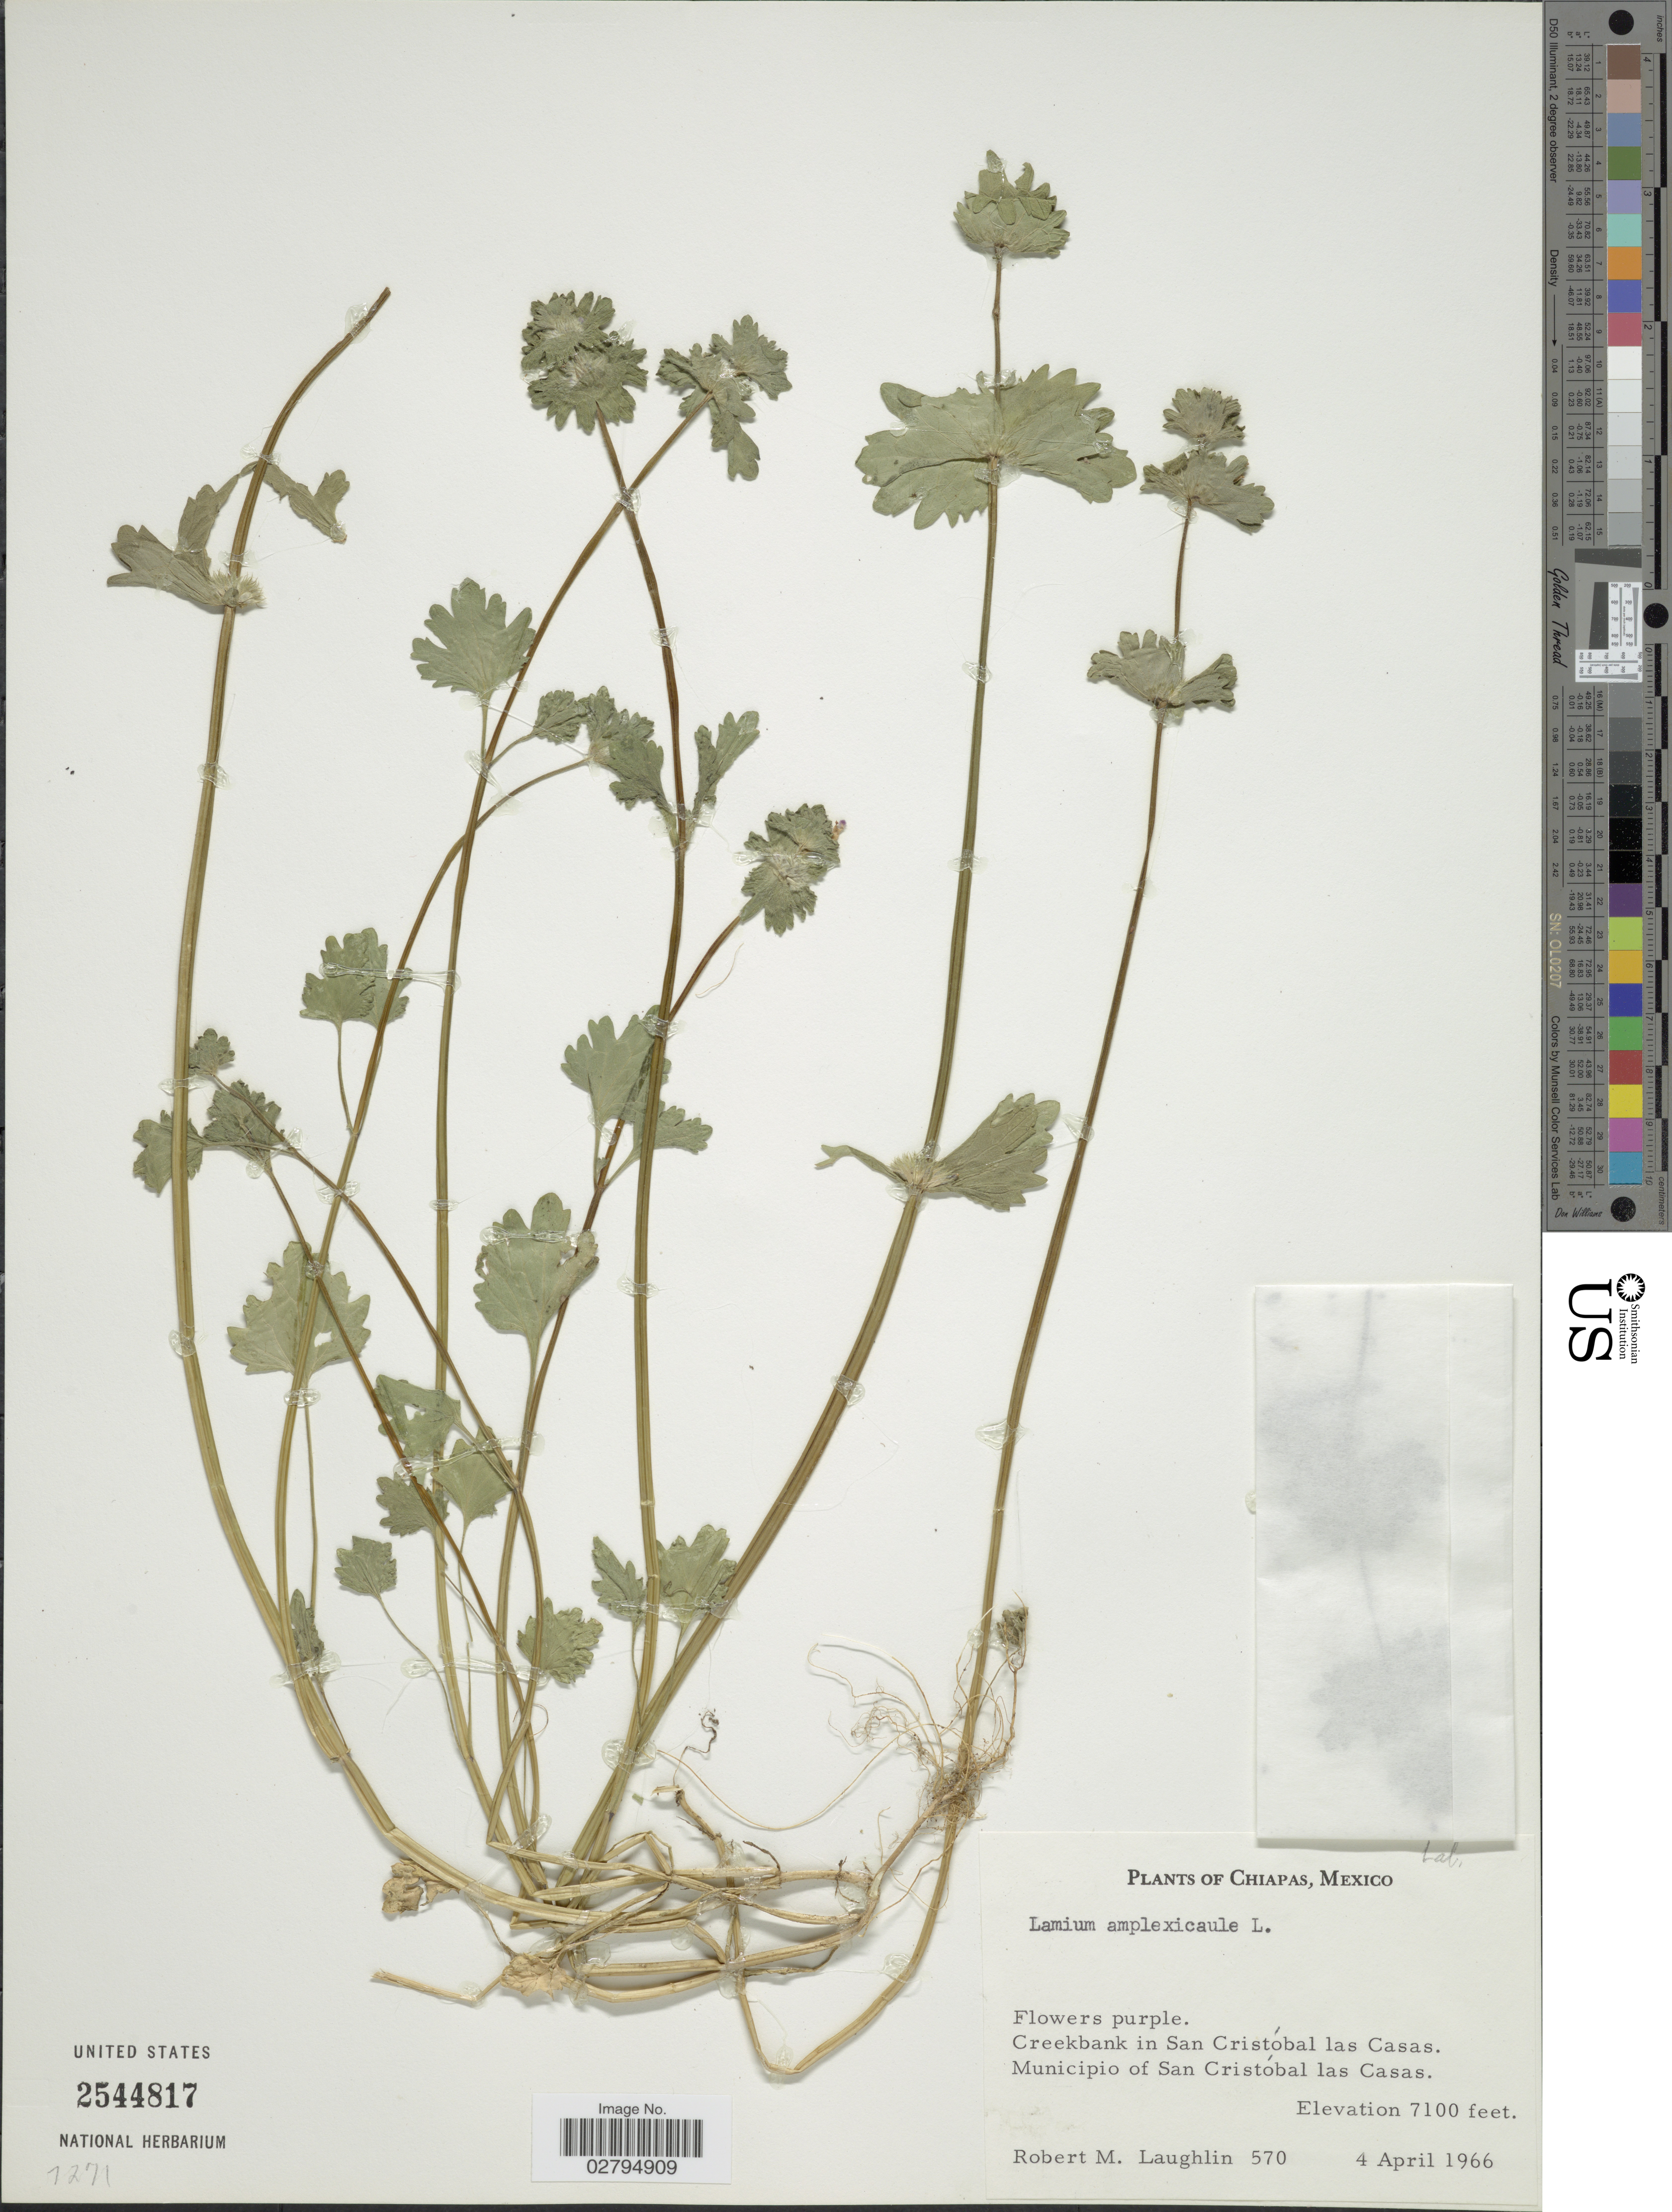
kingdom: Plantae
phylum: Tracheophyta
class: Magnoliopsida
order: Lamiales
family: Lamiaceae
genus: Lamium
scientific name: Lamium amplexicaule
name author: L.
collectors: R. M. Laughlin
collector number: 570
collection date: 1966-04-04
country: Mexico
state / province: Chiapas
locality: Creekbank in San Cristóbal las Casas. Municipio of San Cristóbal las Casas.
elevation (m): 2164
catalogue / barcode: US 2544817